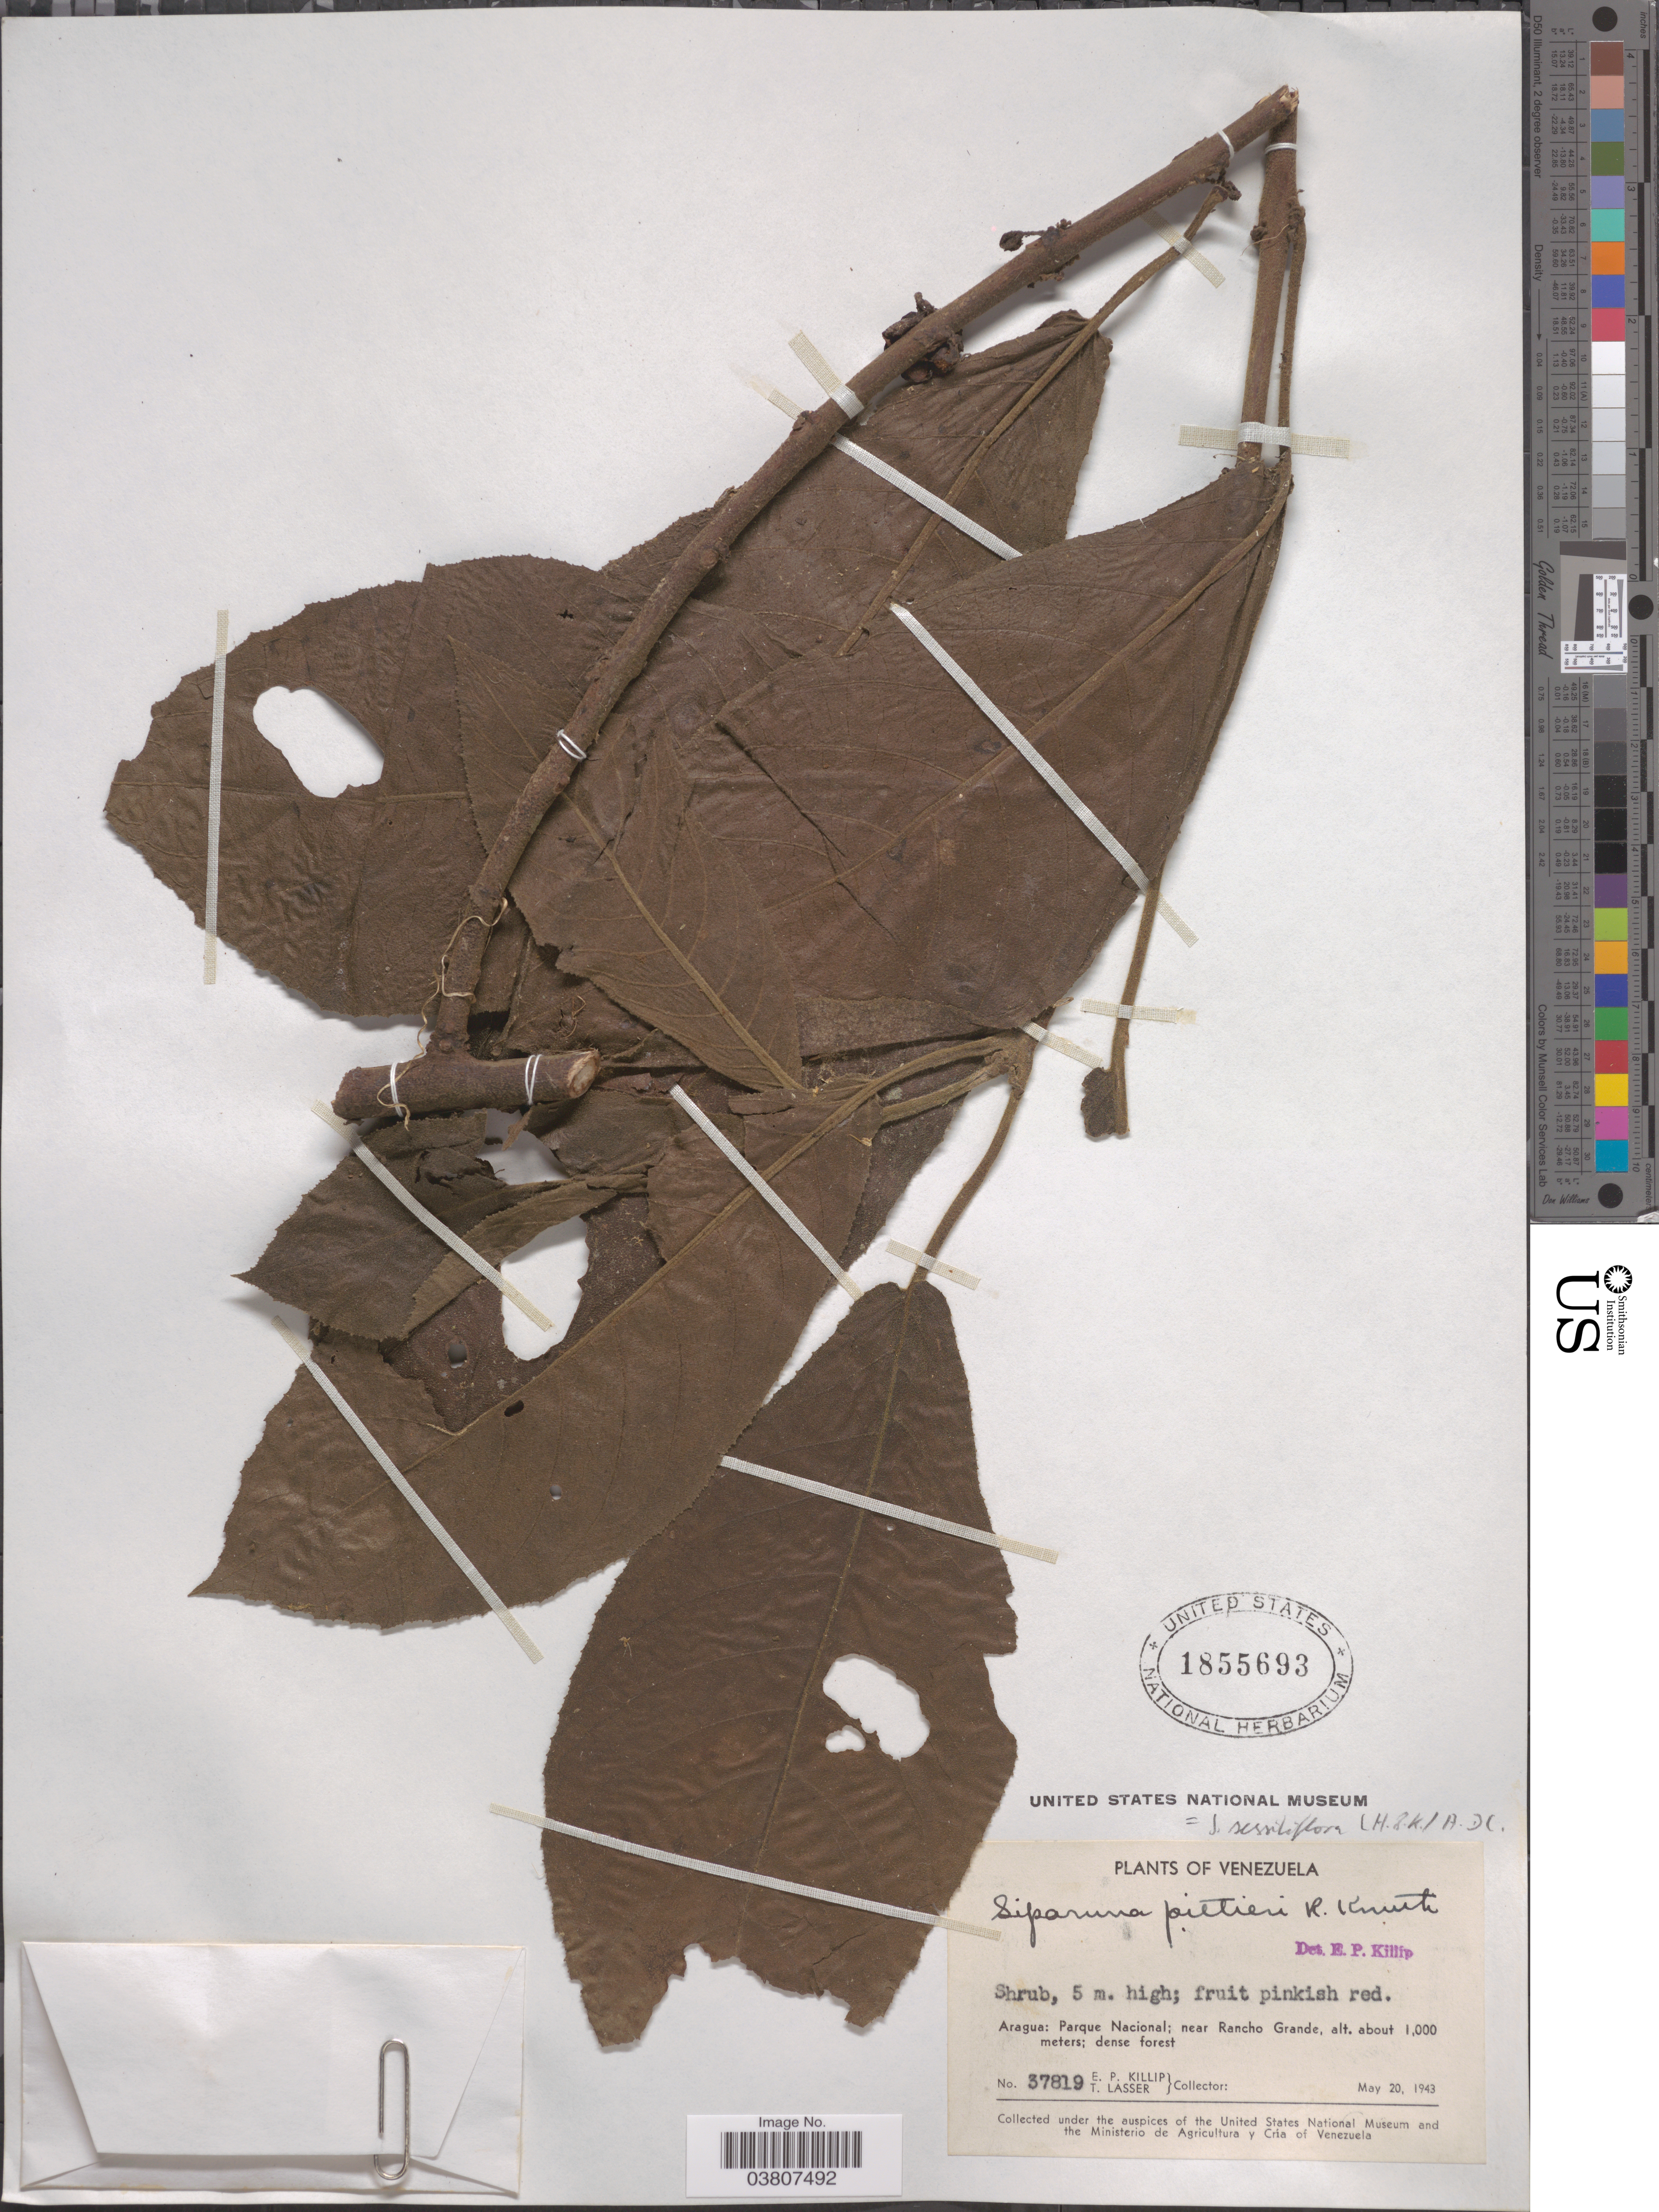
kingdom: Plantae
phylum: Tracheophyta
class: Magnoliopsida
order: Laurales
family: Siparunaceae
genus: Siparuna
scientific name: Siparuna sessiliflora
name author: (Kunth) A. DC.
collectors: E. P. Killip & T. Lasser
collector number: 37819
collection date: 1943-05-20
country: Venezuela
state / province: Aragua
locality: Parque Nacional; near Rancho Grande.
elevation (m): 1000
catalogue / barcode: US 1855693